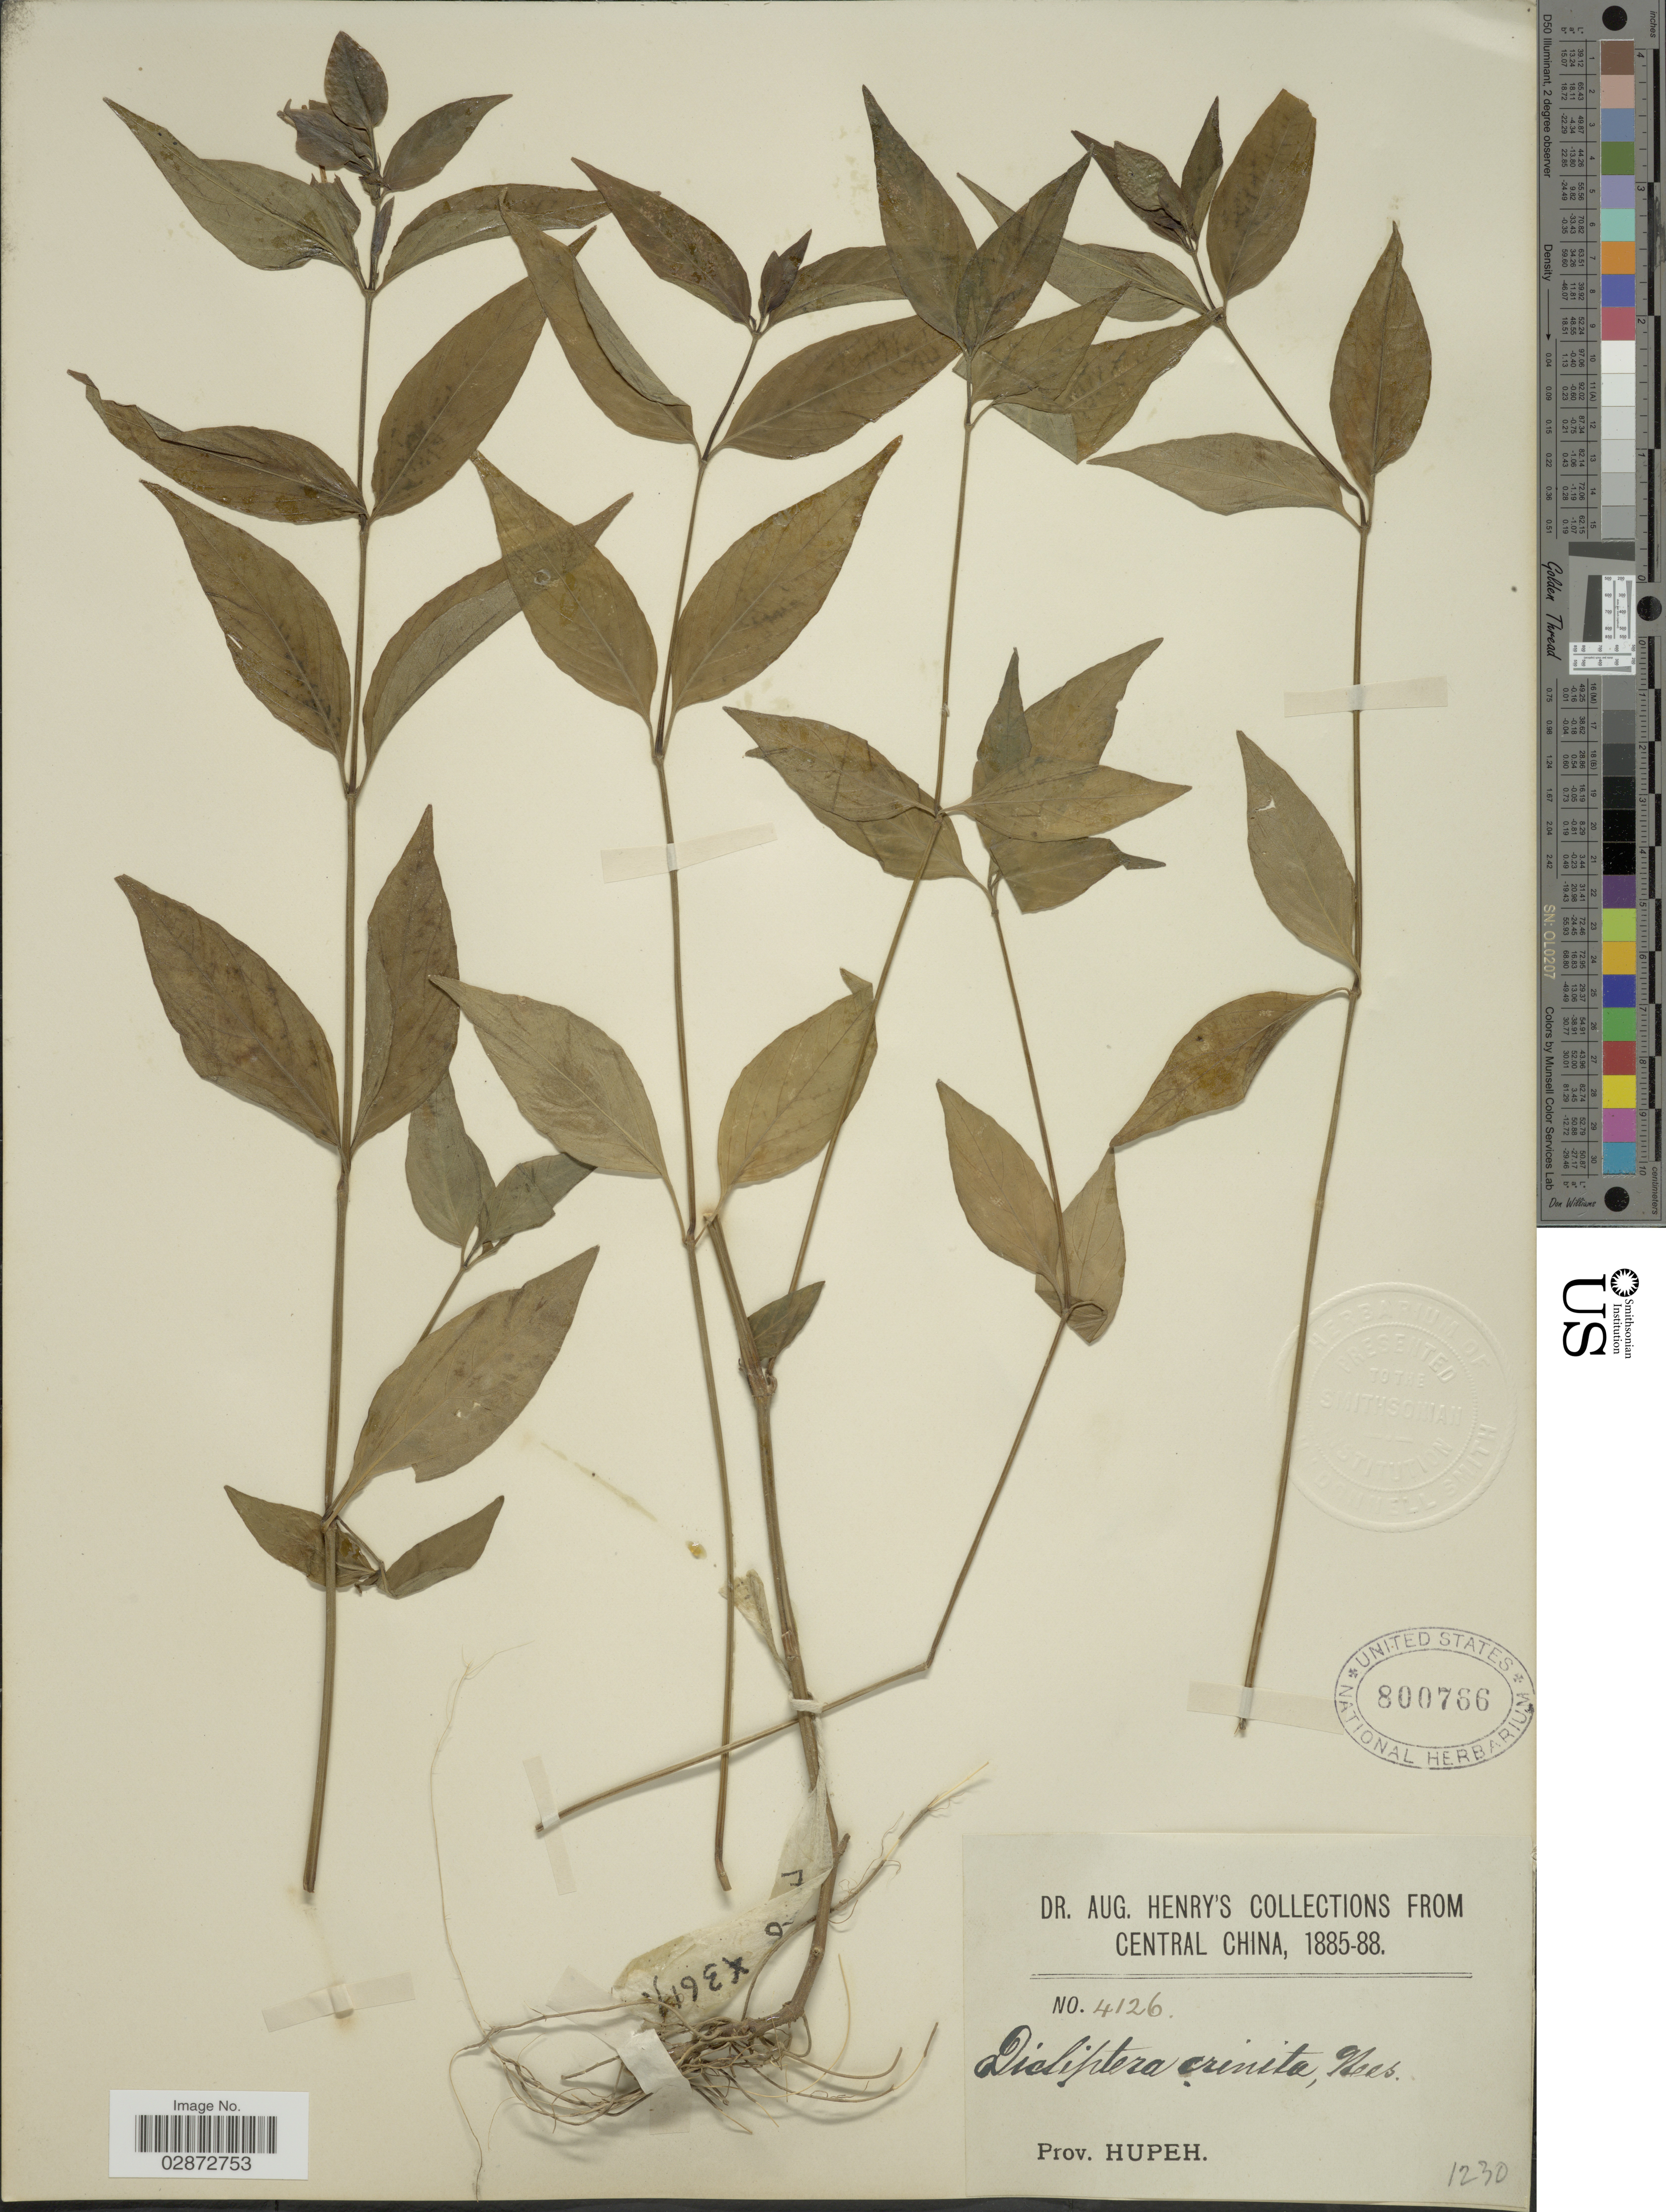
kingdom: Plantae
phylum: Tracheophyta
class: Magnoliopsida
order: Lamiales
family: Acanthaceae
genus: Dicliptera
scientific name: Dicliptera crinita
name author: Nees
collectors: A. Henry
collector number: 4126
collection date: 1885/1888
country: China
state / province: Hubei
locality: Central China, Prov. Hupeh.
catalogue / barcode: US 800766